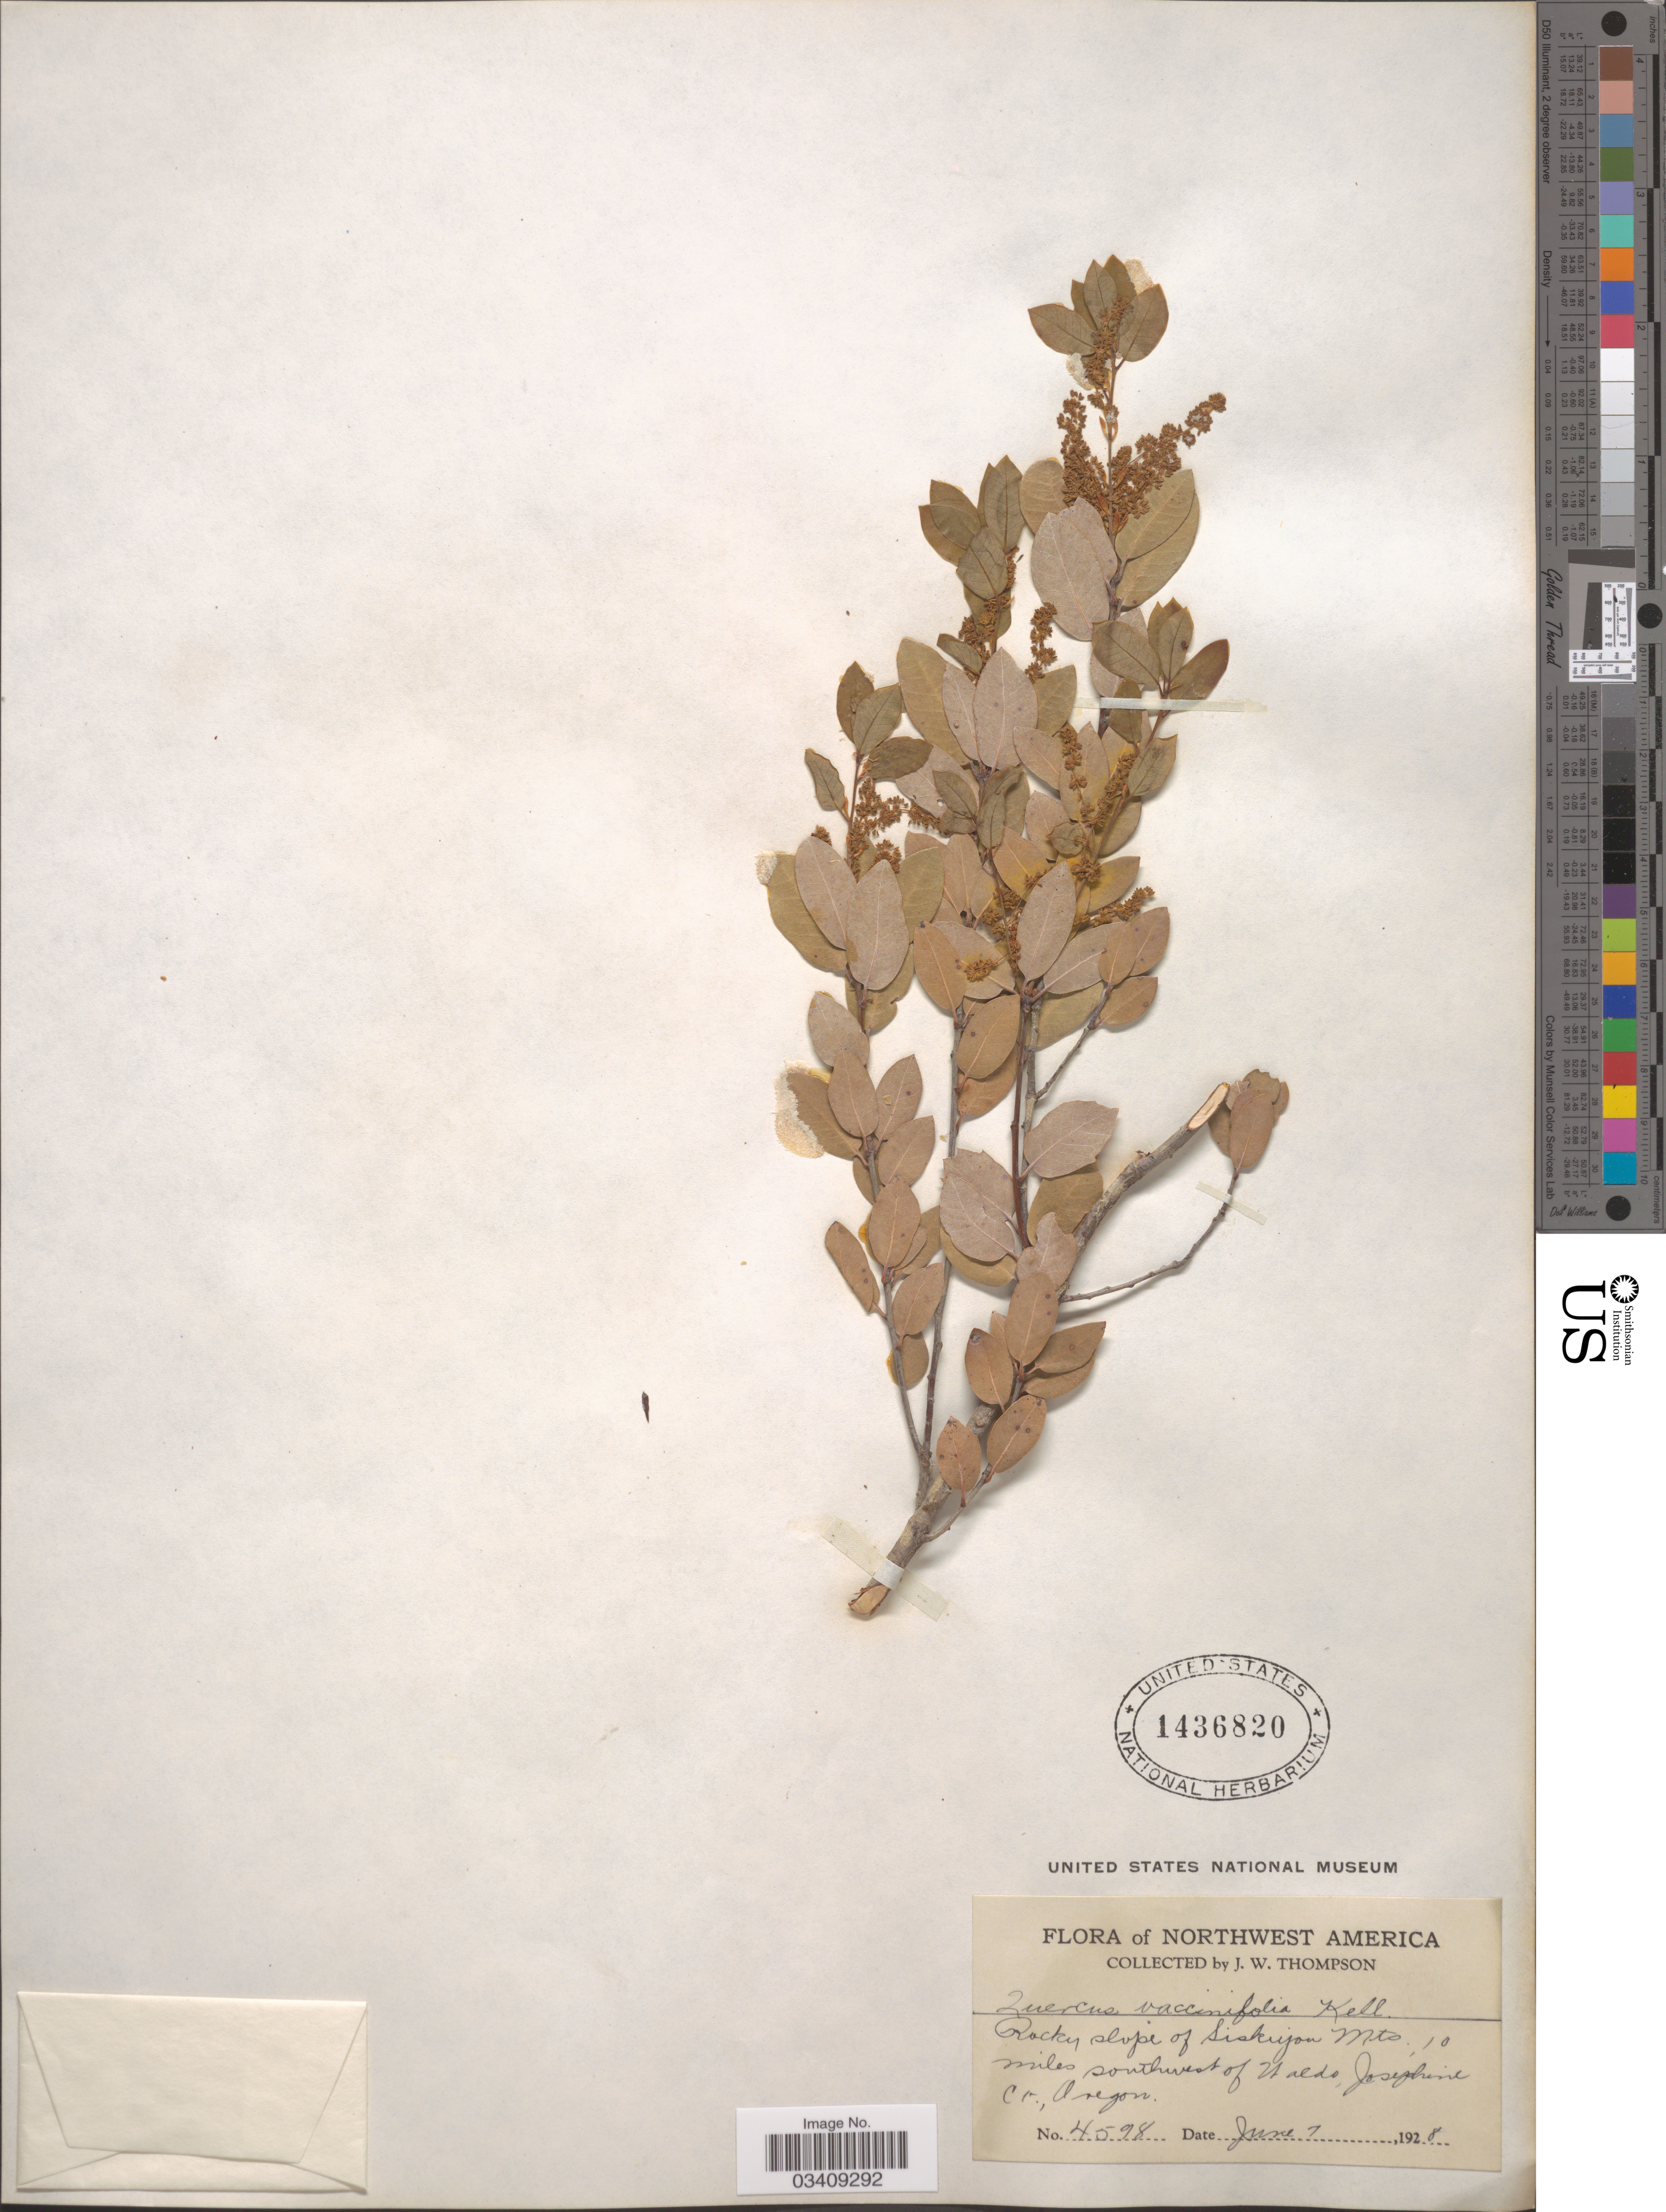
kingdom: Plantae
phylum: Tracheophyta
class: Magnoliopsida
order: Fagales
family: Fagaceae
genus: Quercus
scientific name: Quercus sp.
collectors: J. Thompson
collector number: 4598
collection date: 1928-06-07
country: United States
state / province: Oregon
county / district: Josephine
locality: Northwest America. Rocky slope of Siskiyou Mts., 10 miles southwest of Waldo, Josephine Co.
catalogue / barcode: US 1436820